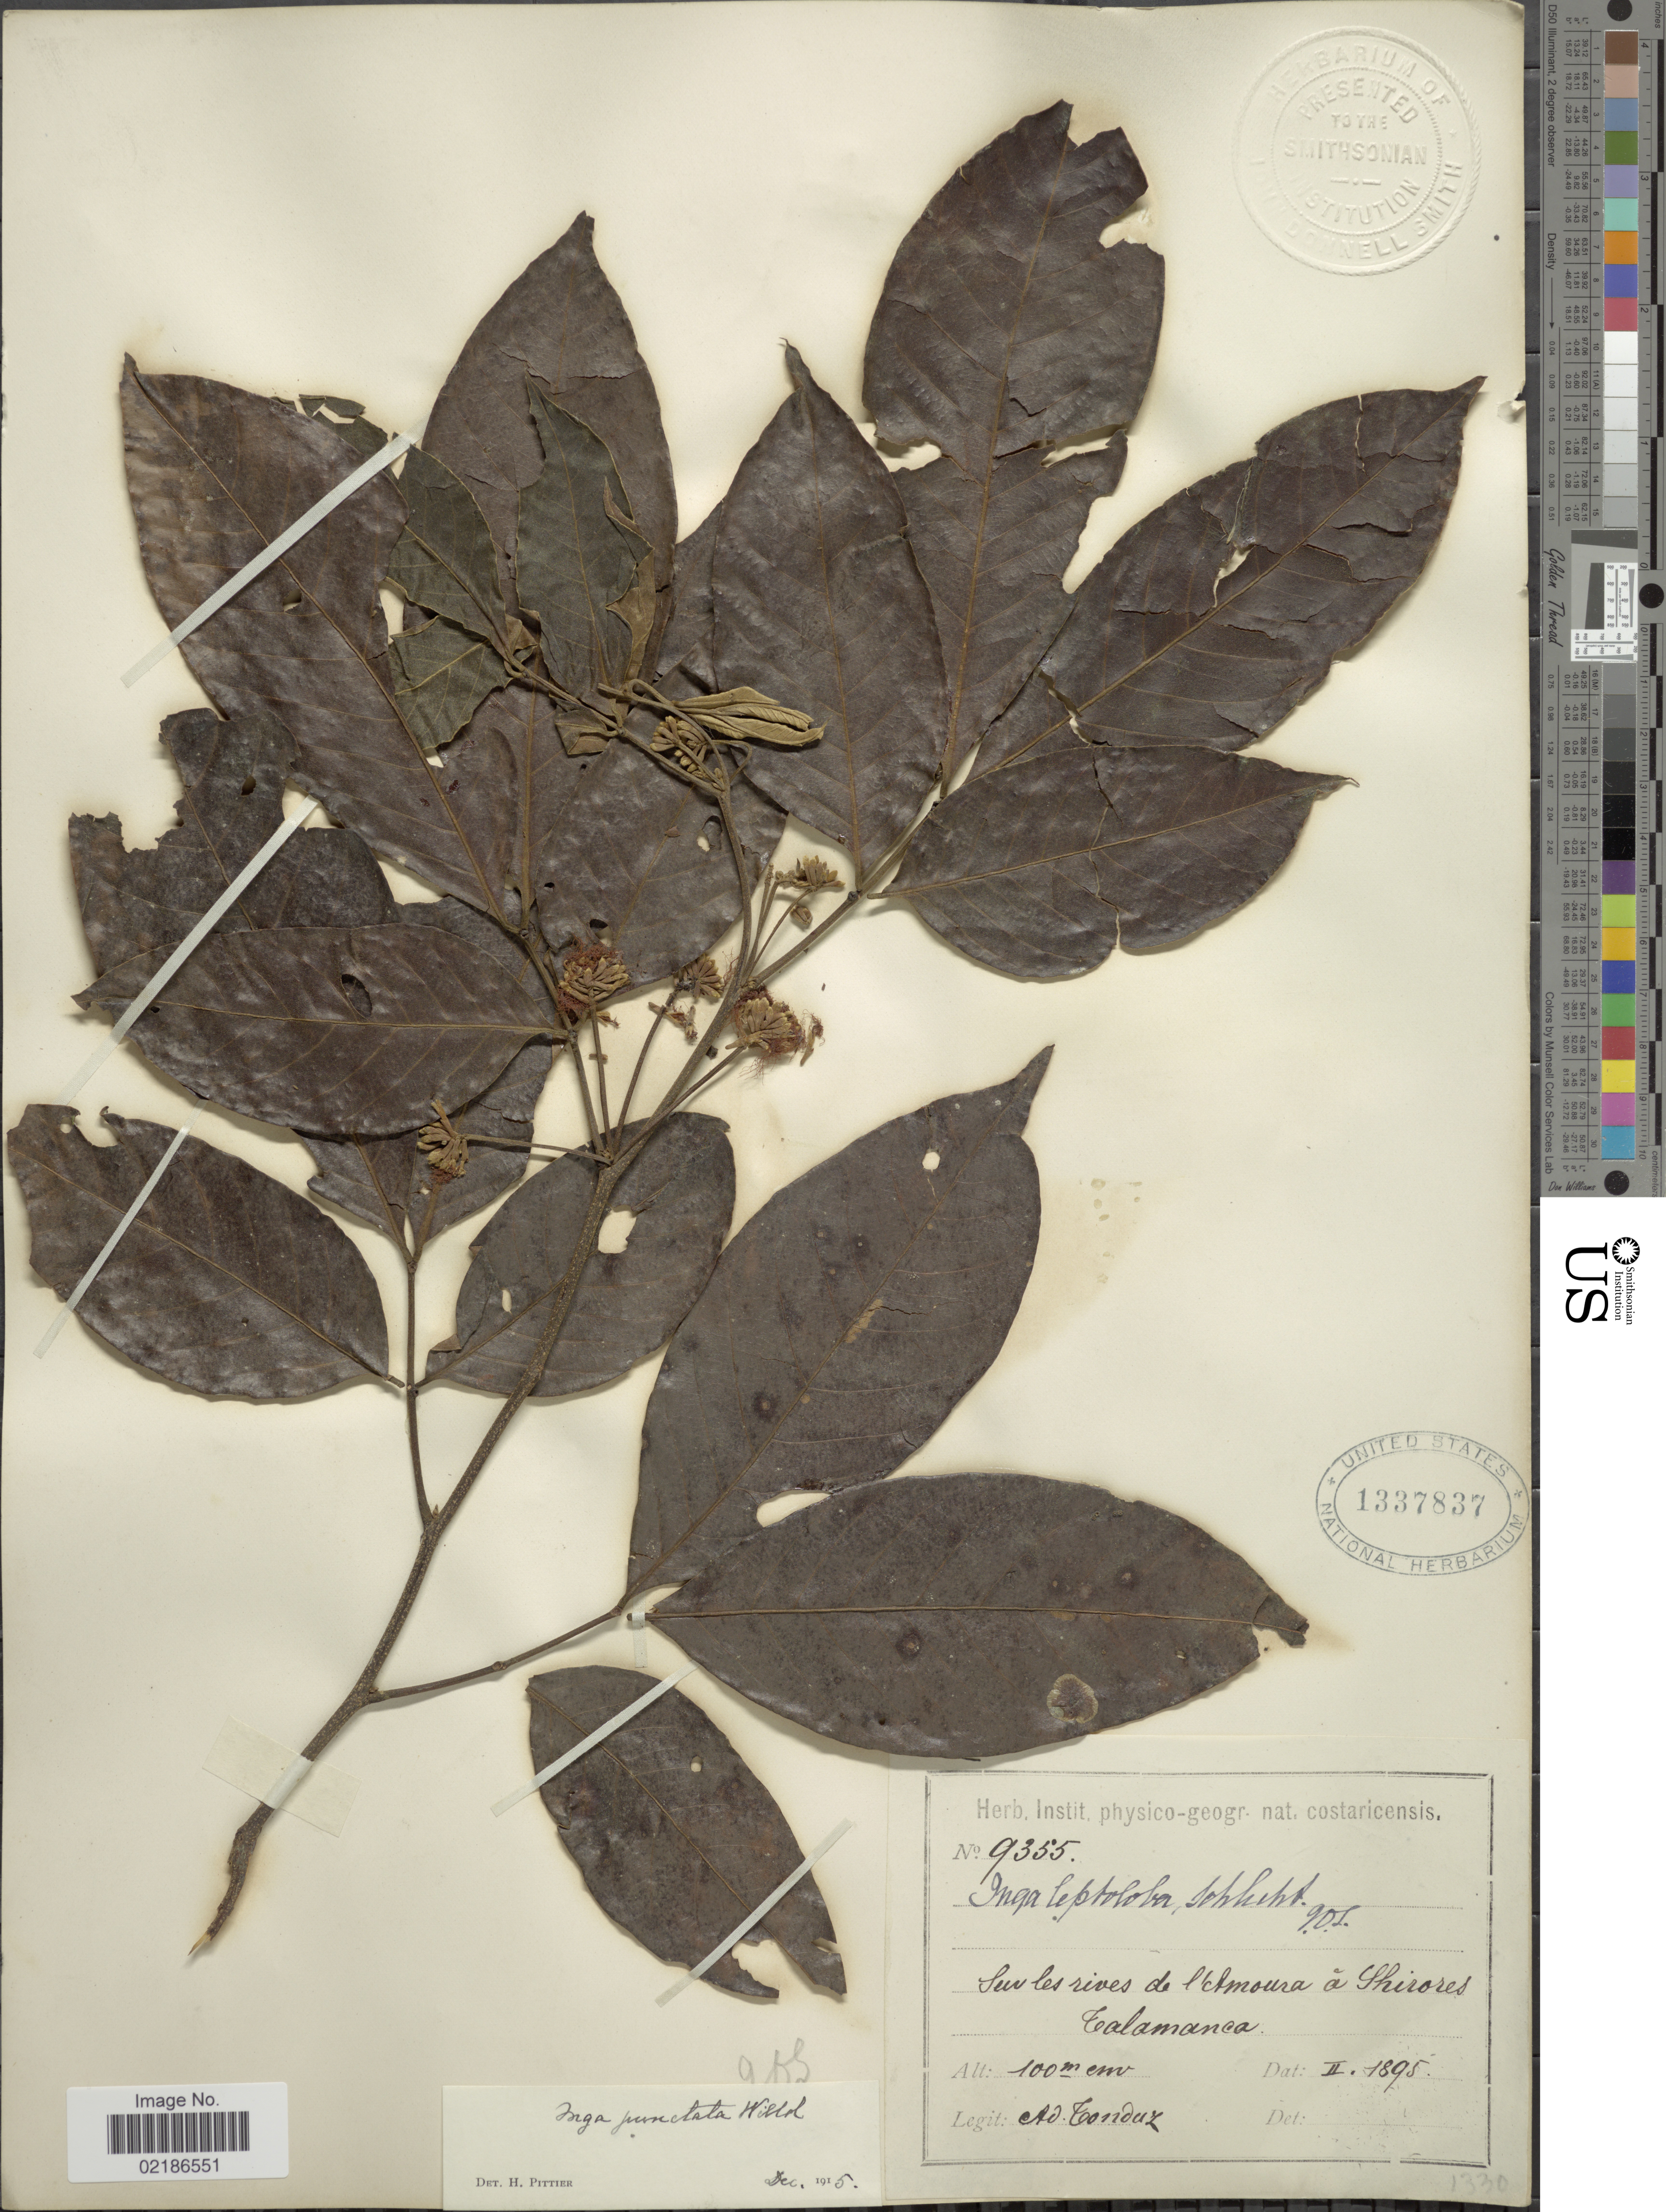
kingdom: Plantae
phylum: Tracheophyta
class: Magnoliopsida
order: Fabales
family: Fabaceae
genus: Inga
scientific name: Inga punctata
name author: Willd.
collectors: A. Tonduz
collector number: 9355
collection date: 1895-02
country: Costa Rica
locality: Sur les rives de l'Amoura a Shirores, Talamanca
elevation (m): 100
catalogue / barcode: US 1337837